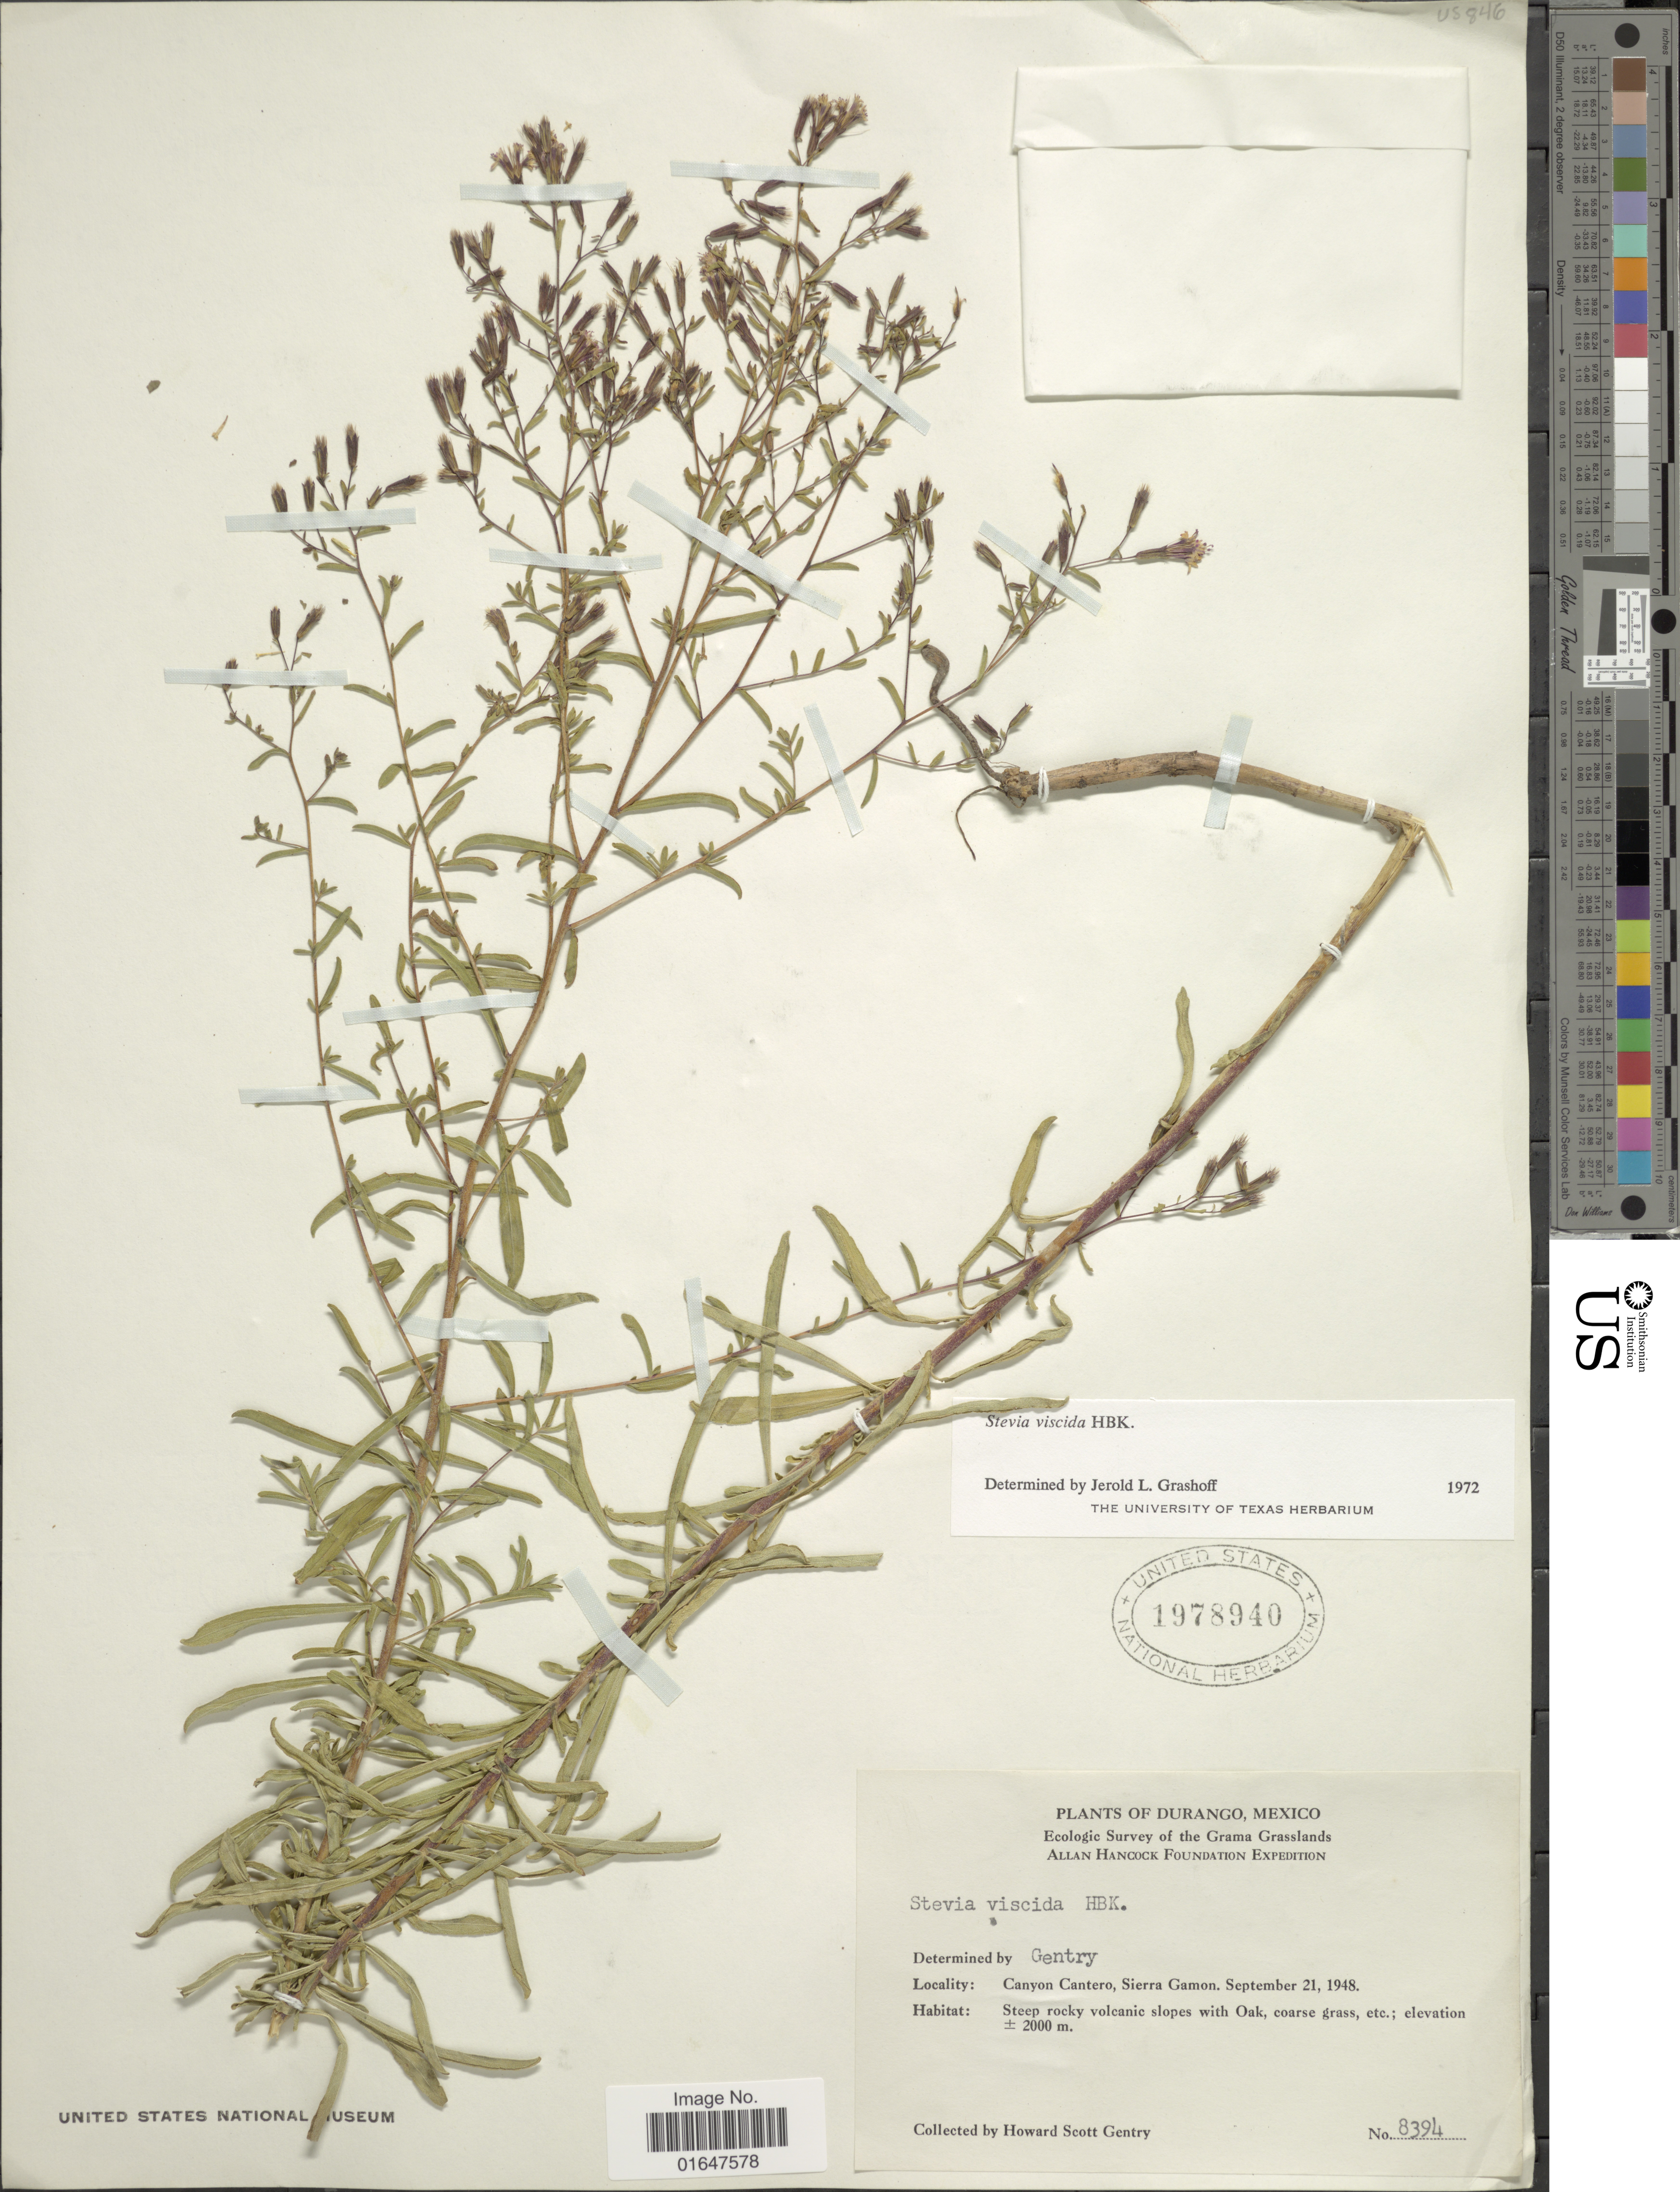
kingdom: Plantae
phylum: Tracheophyta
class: Magnoliopsida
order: Asterales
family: Asteraceae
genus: Stevia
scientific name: Stevia viscida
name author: Kunth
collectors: H. S. Gentry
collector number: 8394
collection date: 1948-09-21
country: Mexico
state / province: Durango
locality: Canyon Cantero, Sierra Gamon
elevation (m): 2000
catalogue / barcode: US 1978940